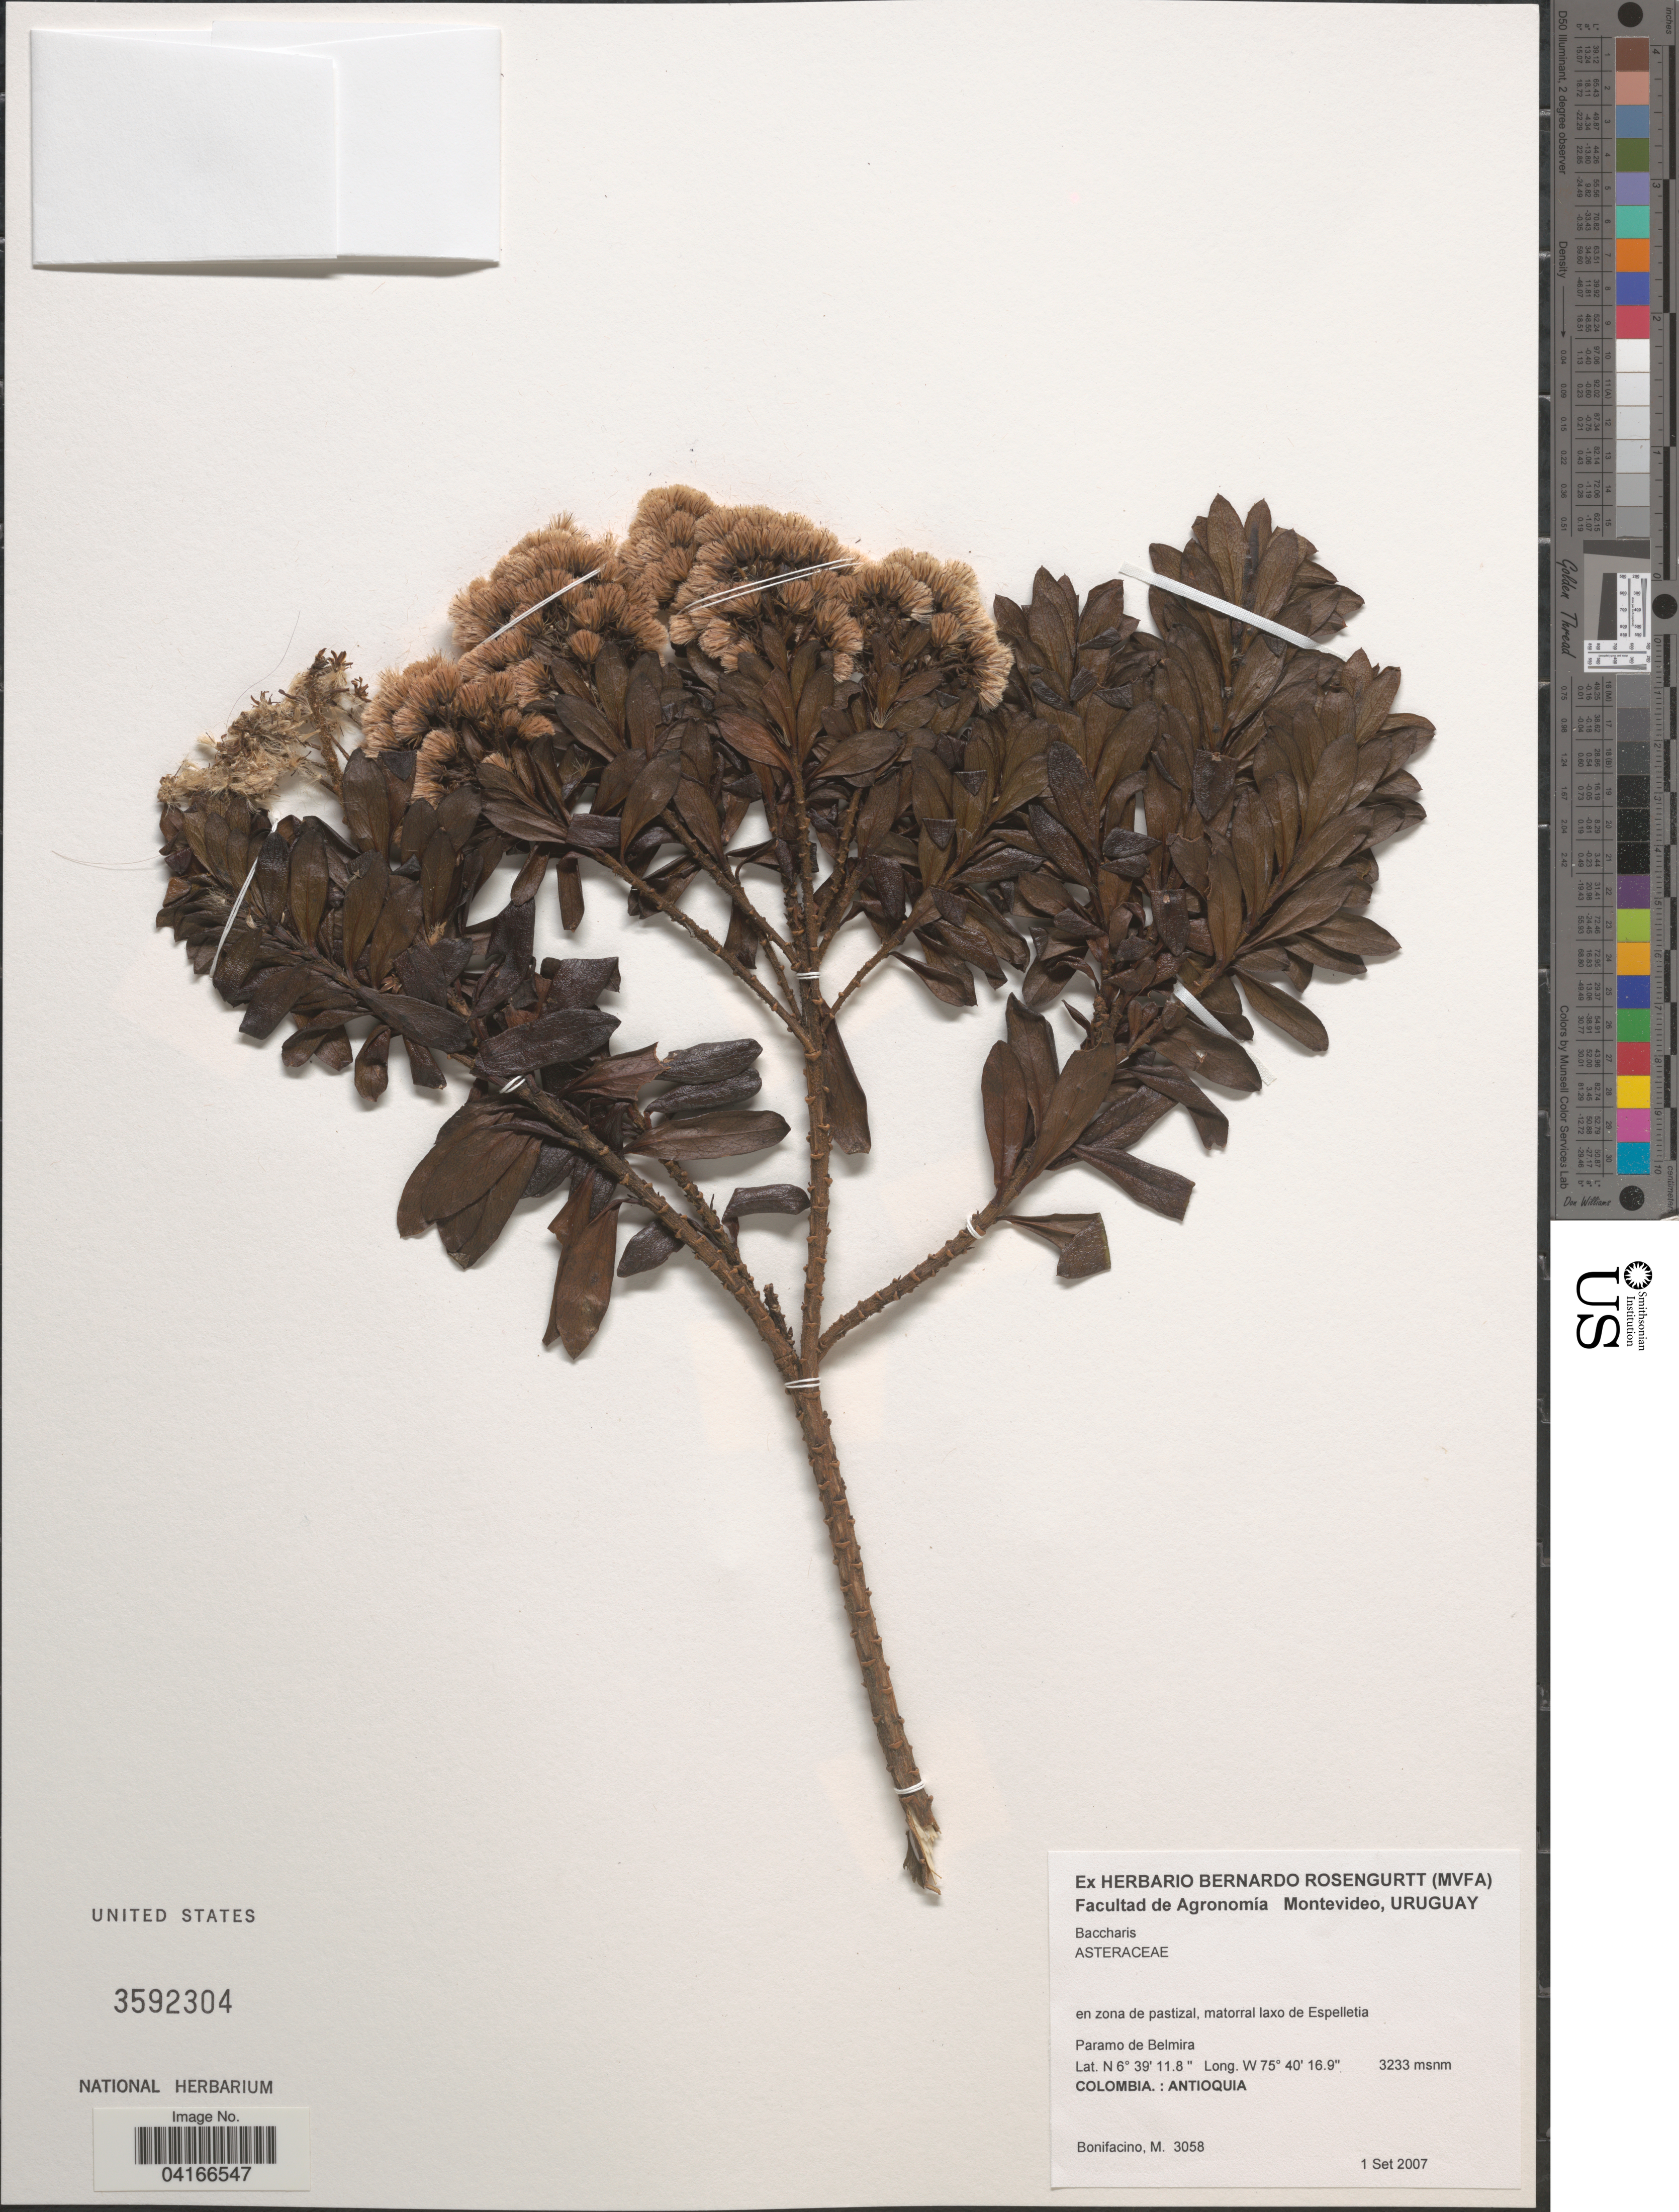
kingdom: Plantae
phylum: Tracheophyta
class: Magnoliopsida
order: Asterales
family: Asteraceae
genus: Baccharis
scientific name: Baccharis sp.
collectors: M. Bonifacino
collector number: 3058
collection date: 2007-09-01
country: Colombia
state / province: Antioquia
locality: Paramo de Belmira.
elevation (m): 3233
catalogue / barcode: US 3592304